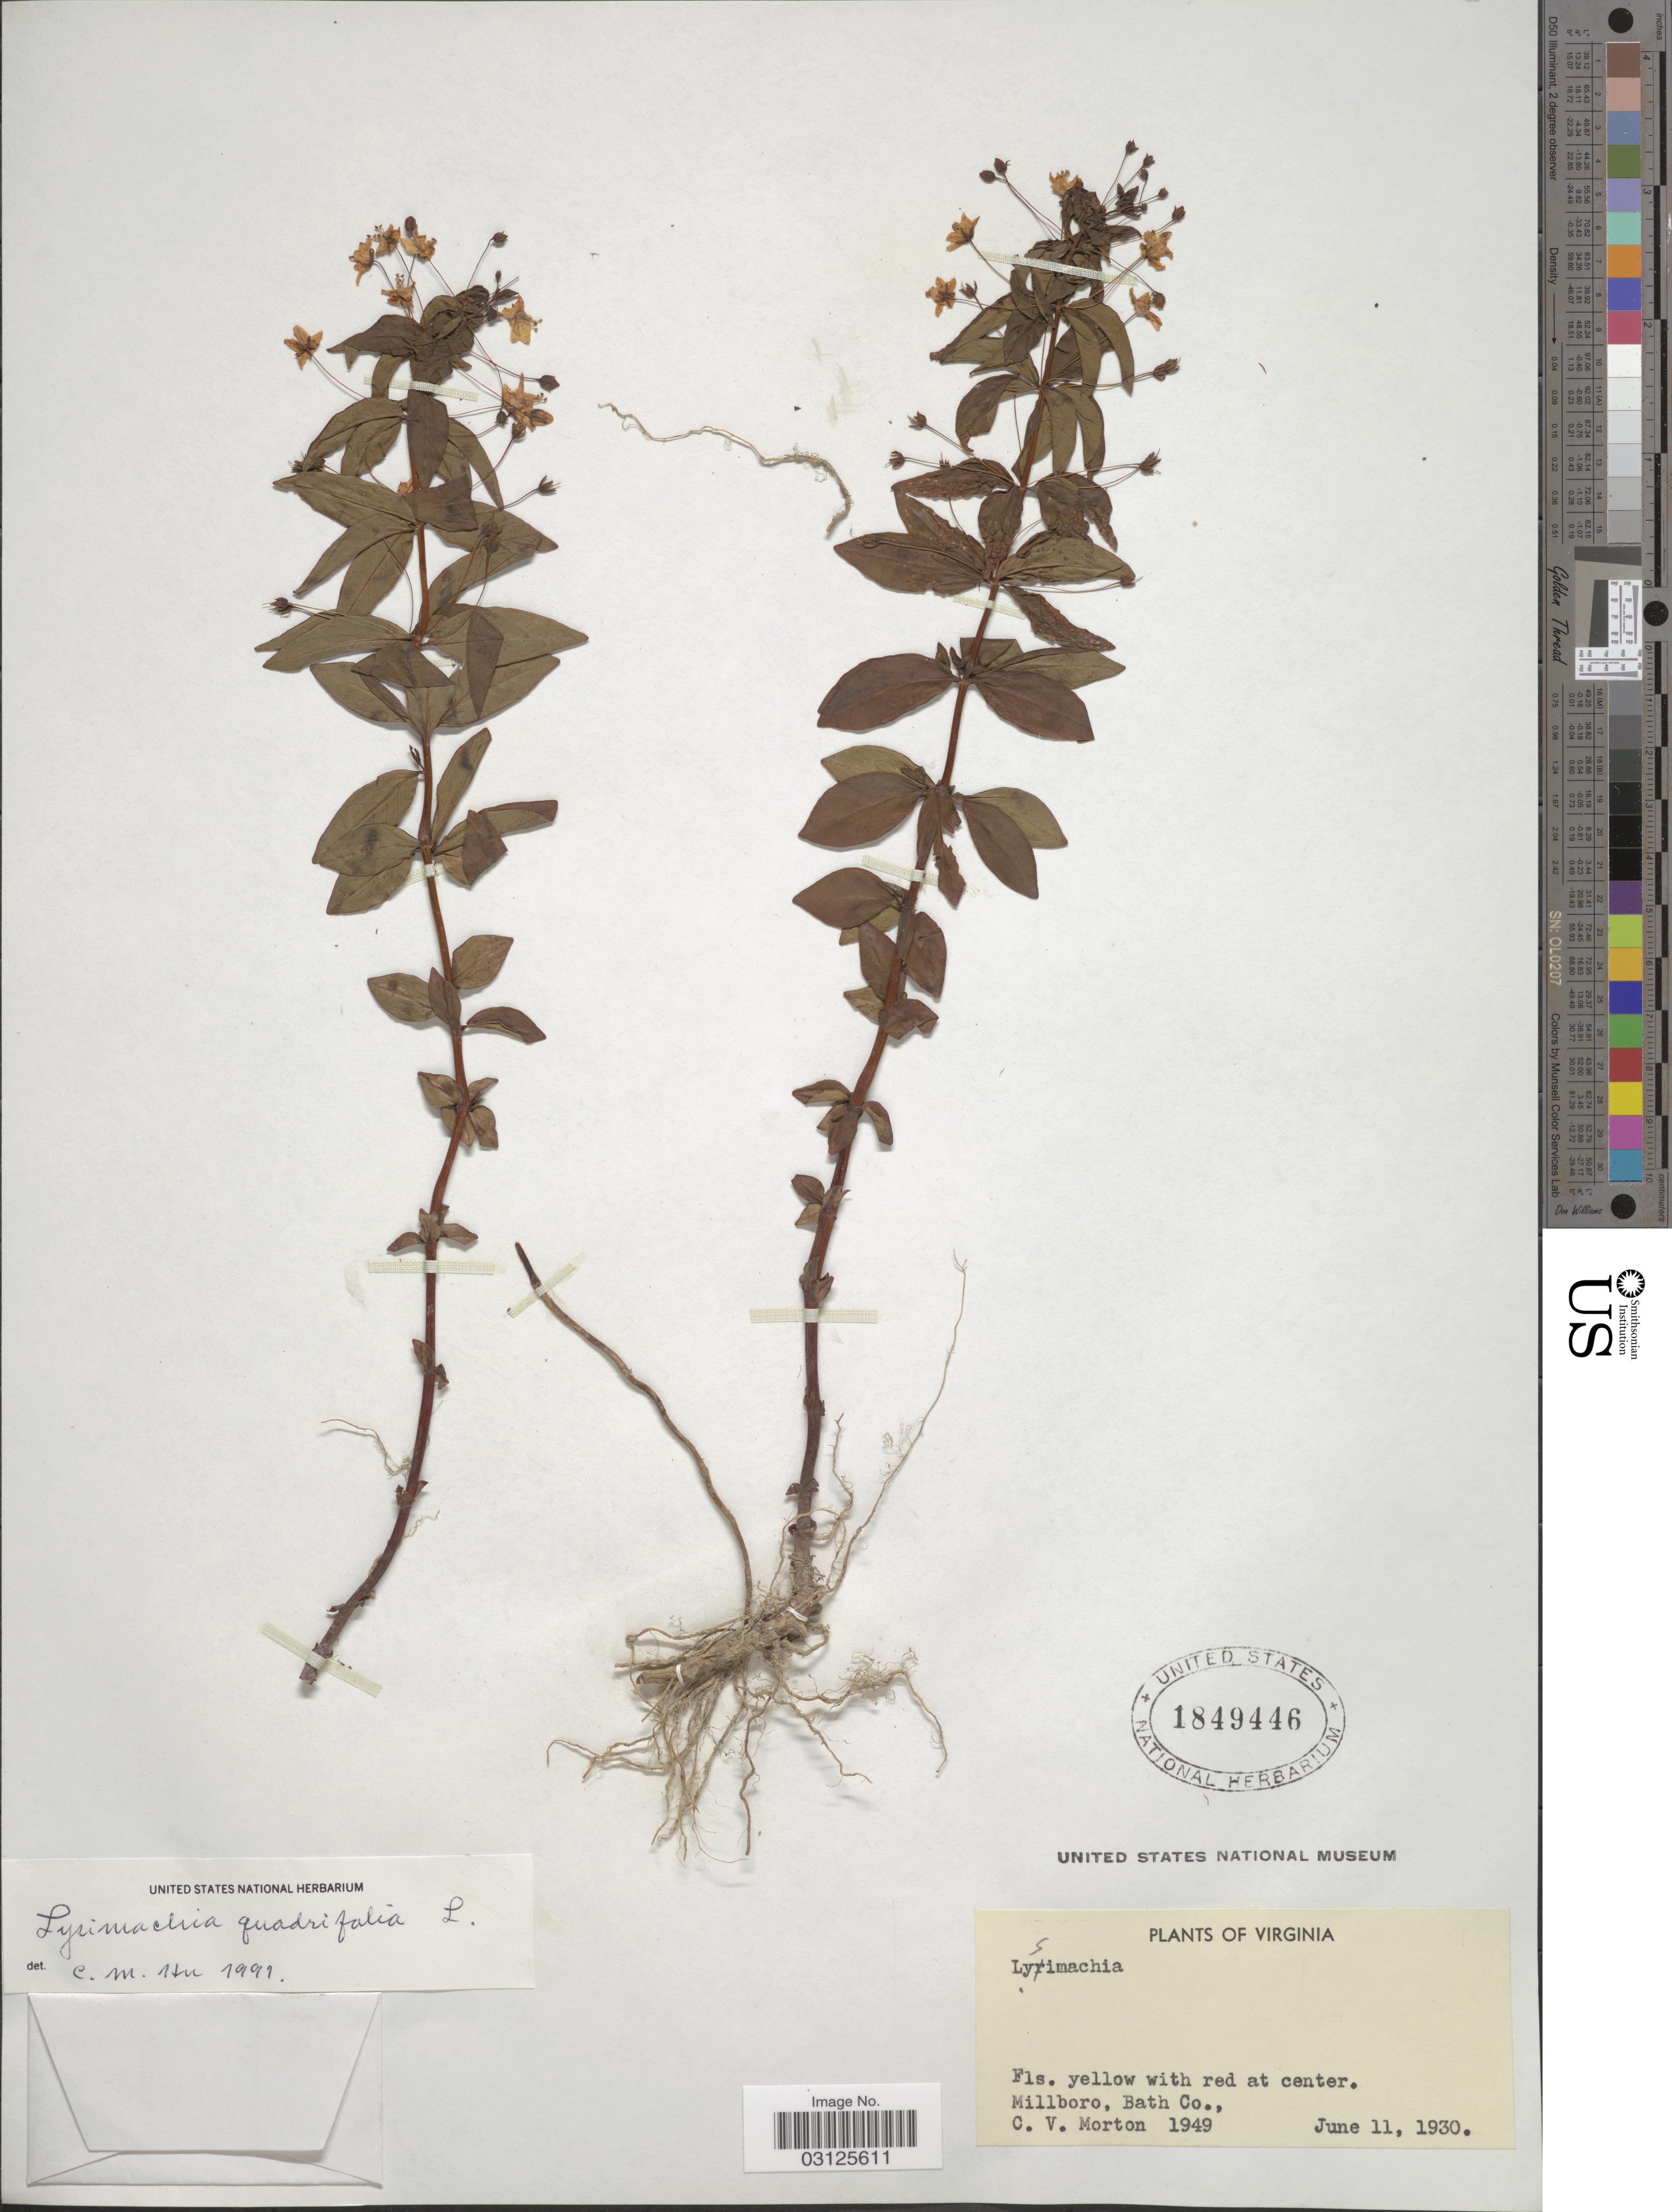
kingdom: Plantae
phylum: Tracheophyta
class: Magnoliopsida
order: Ericales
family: Primulaceae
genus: Lysimachia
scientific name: Lysimachia quadrifolia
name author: L.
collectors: C. V. Morton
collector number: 1949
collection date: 1930-06-11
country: United States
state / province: Virginia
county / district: Bath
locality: Millboro, Bath Co.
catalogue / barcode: US 1849446